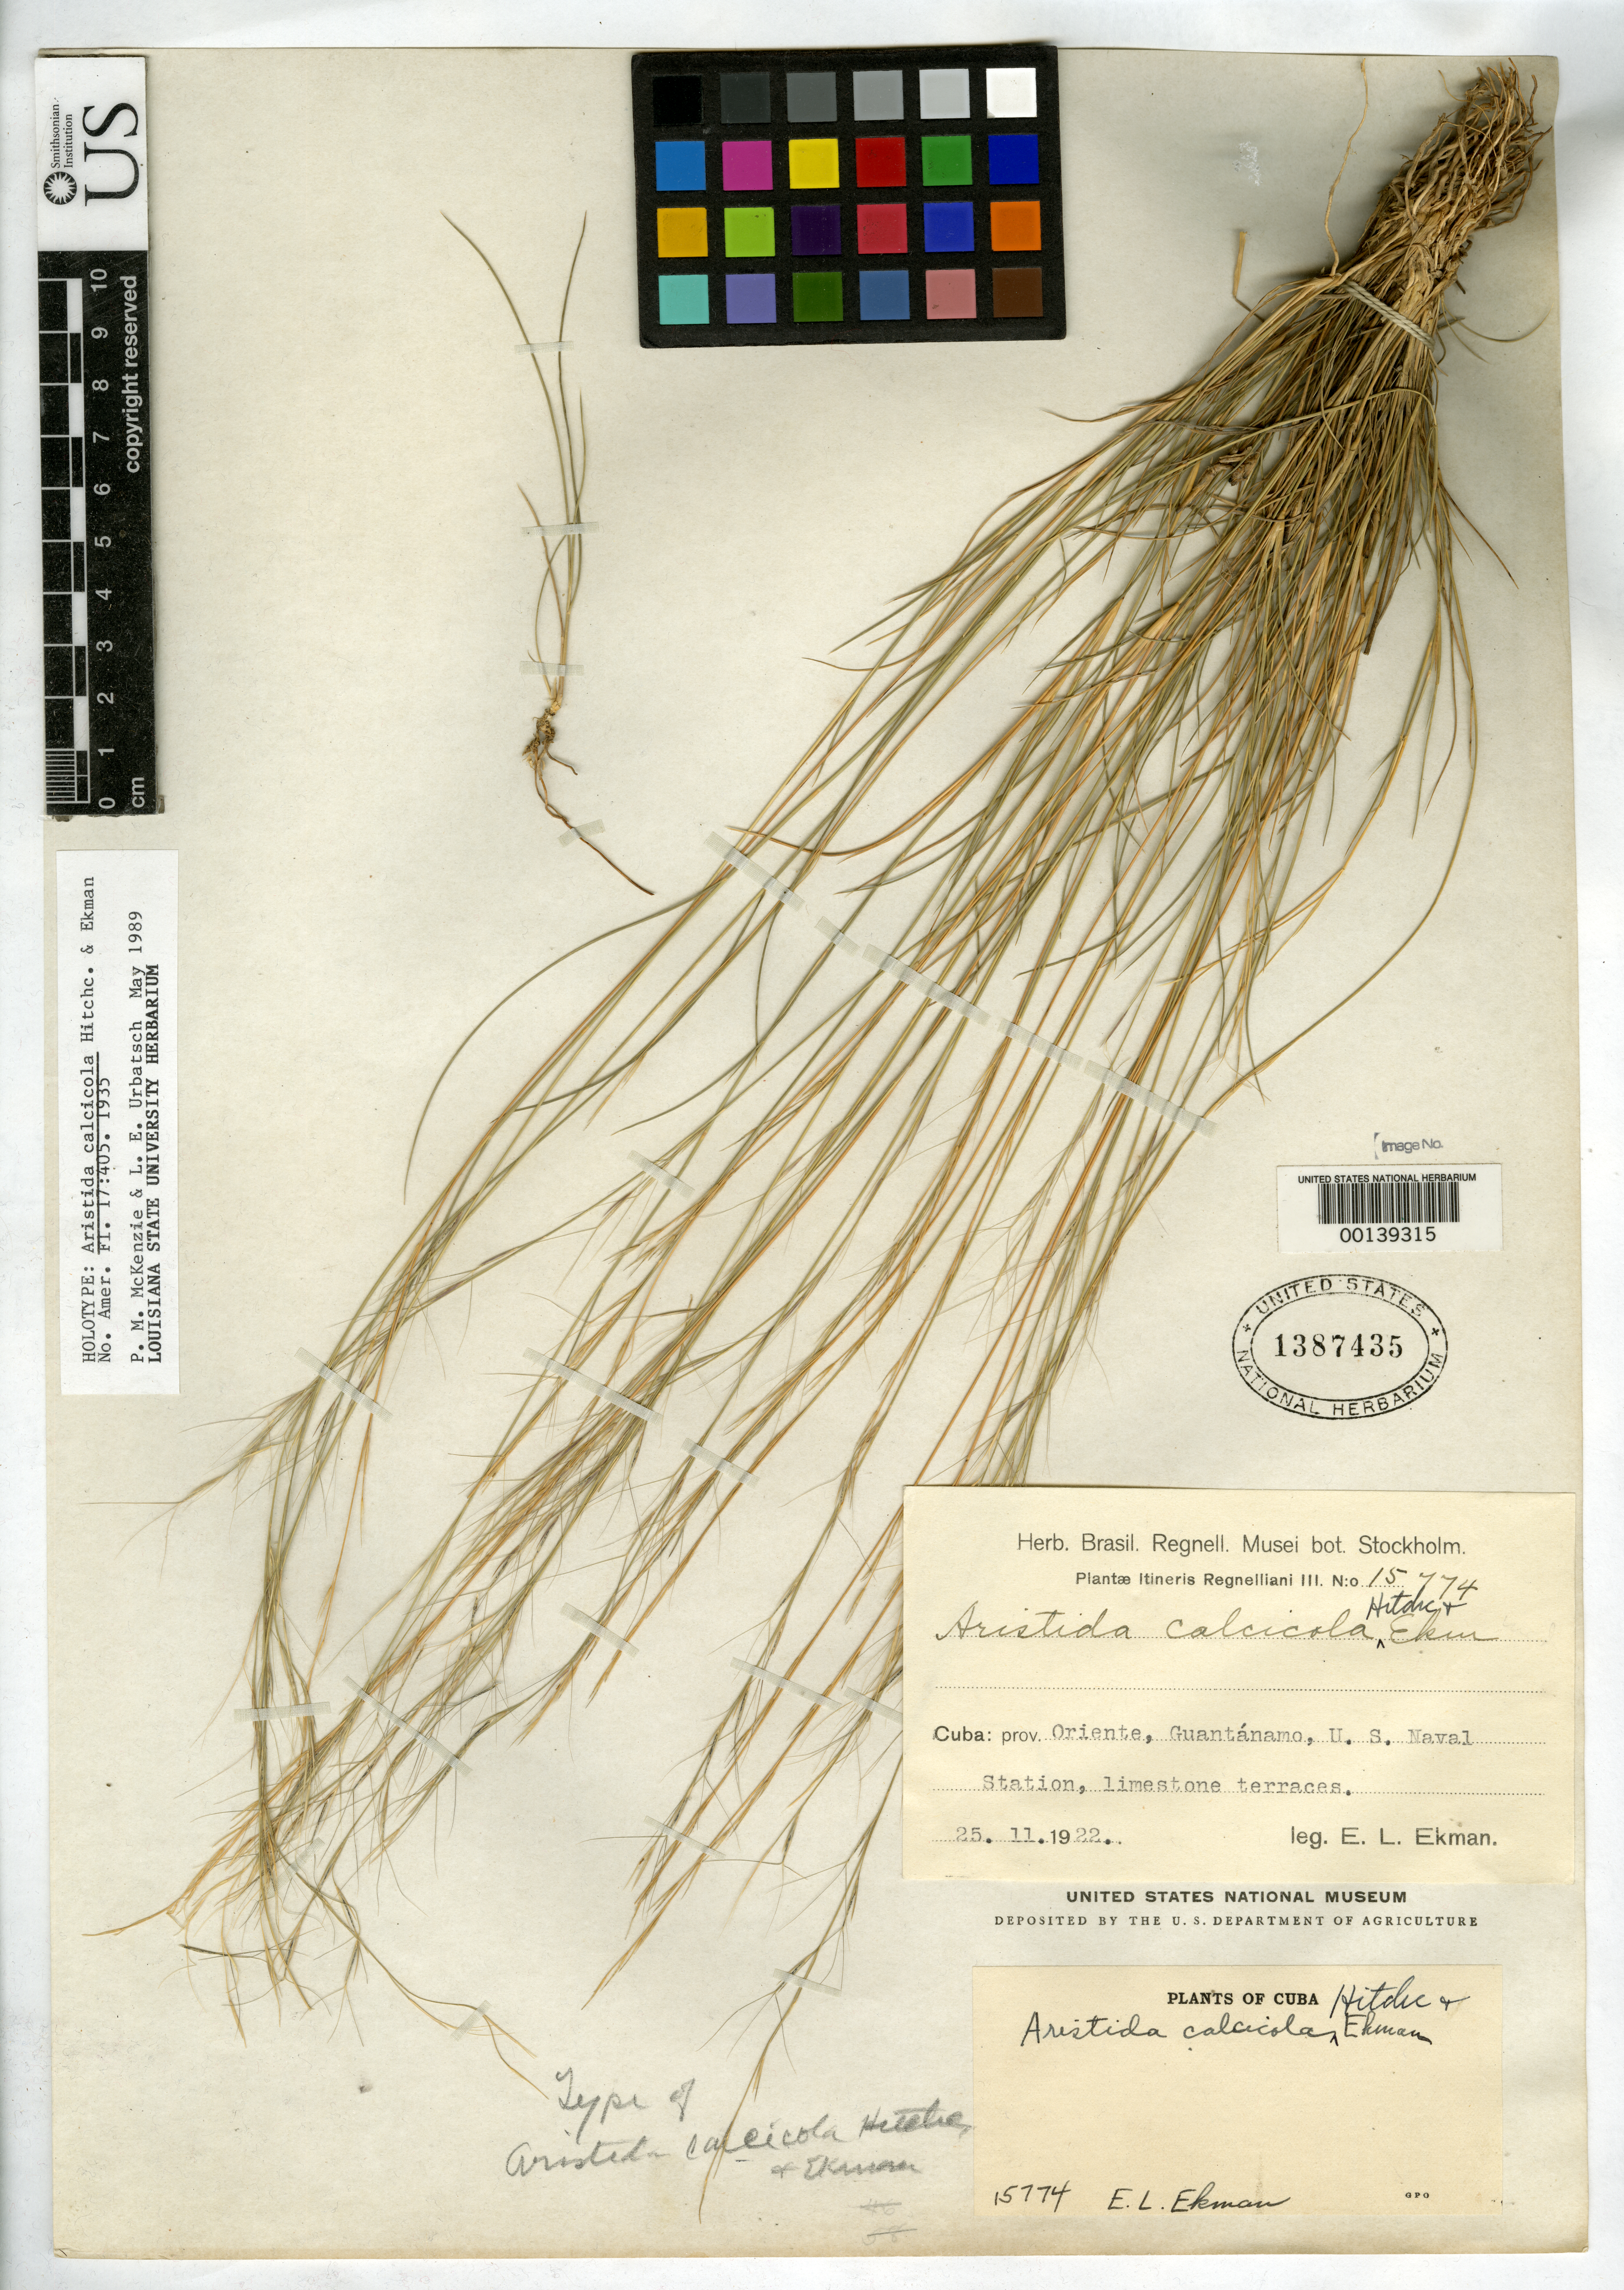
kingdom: Plantae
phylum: Tracheophyta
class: Liliopsida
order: Poales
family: Poaceae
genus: Aristida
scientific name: Aristida calcicola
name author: Hitchc. & Ekman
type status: Holotype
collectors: E. L. Ekman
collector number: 15774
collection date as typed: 25 Nov 1922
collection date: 1922-11-25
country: Cuba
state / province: Oriente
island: Greater Antilles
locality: Near Guantanamo, U.S. Naval Station.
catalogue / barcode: US 1387435